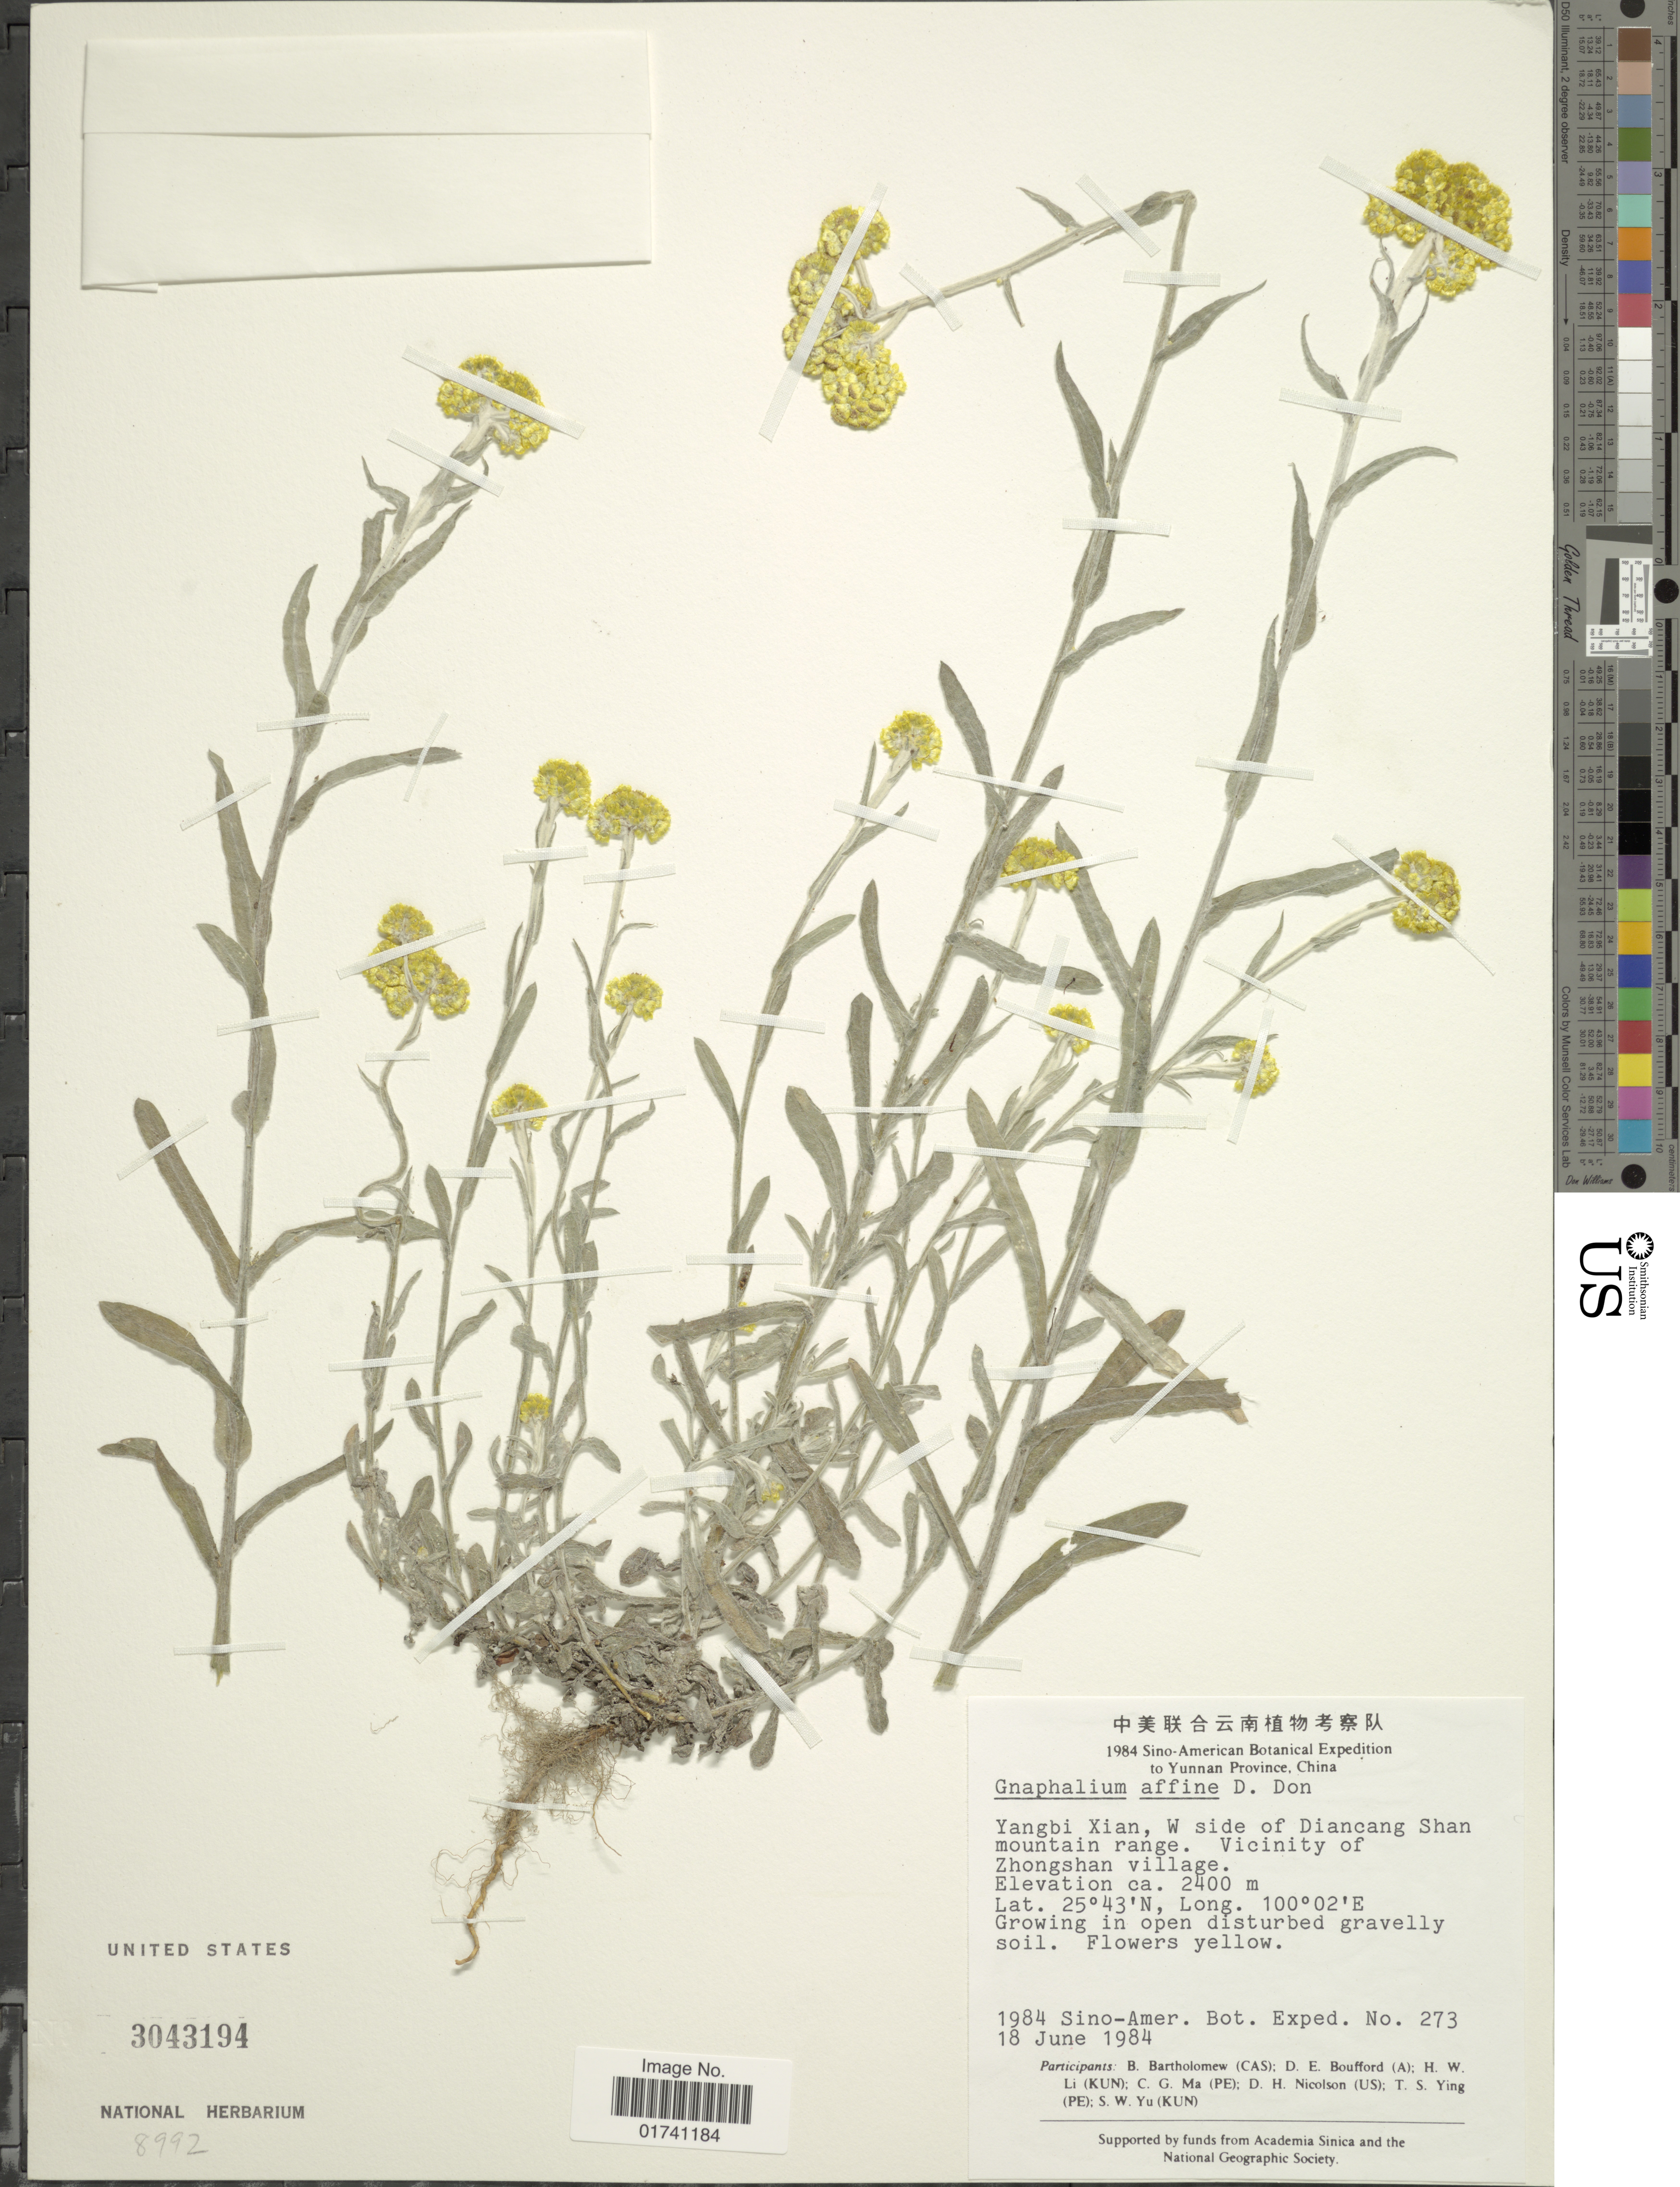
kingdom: Plantae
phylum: Tracheophyta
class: Magnoliopsida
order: Asterales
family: Asteraceae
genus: Laphangium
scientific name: Laphangium affine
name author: (D. Don) Tzvelev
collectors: Sino-Amer. Bot. Exped. 1984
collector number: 273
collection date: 1984-06-18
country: China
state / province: Yunnan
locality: Yangbi Xian, W side of Diancang Shan mountain range. Vicinity of Zhongshan village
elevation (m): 2400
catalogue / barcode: US 3043194